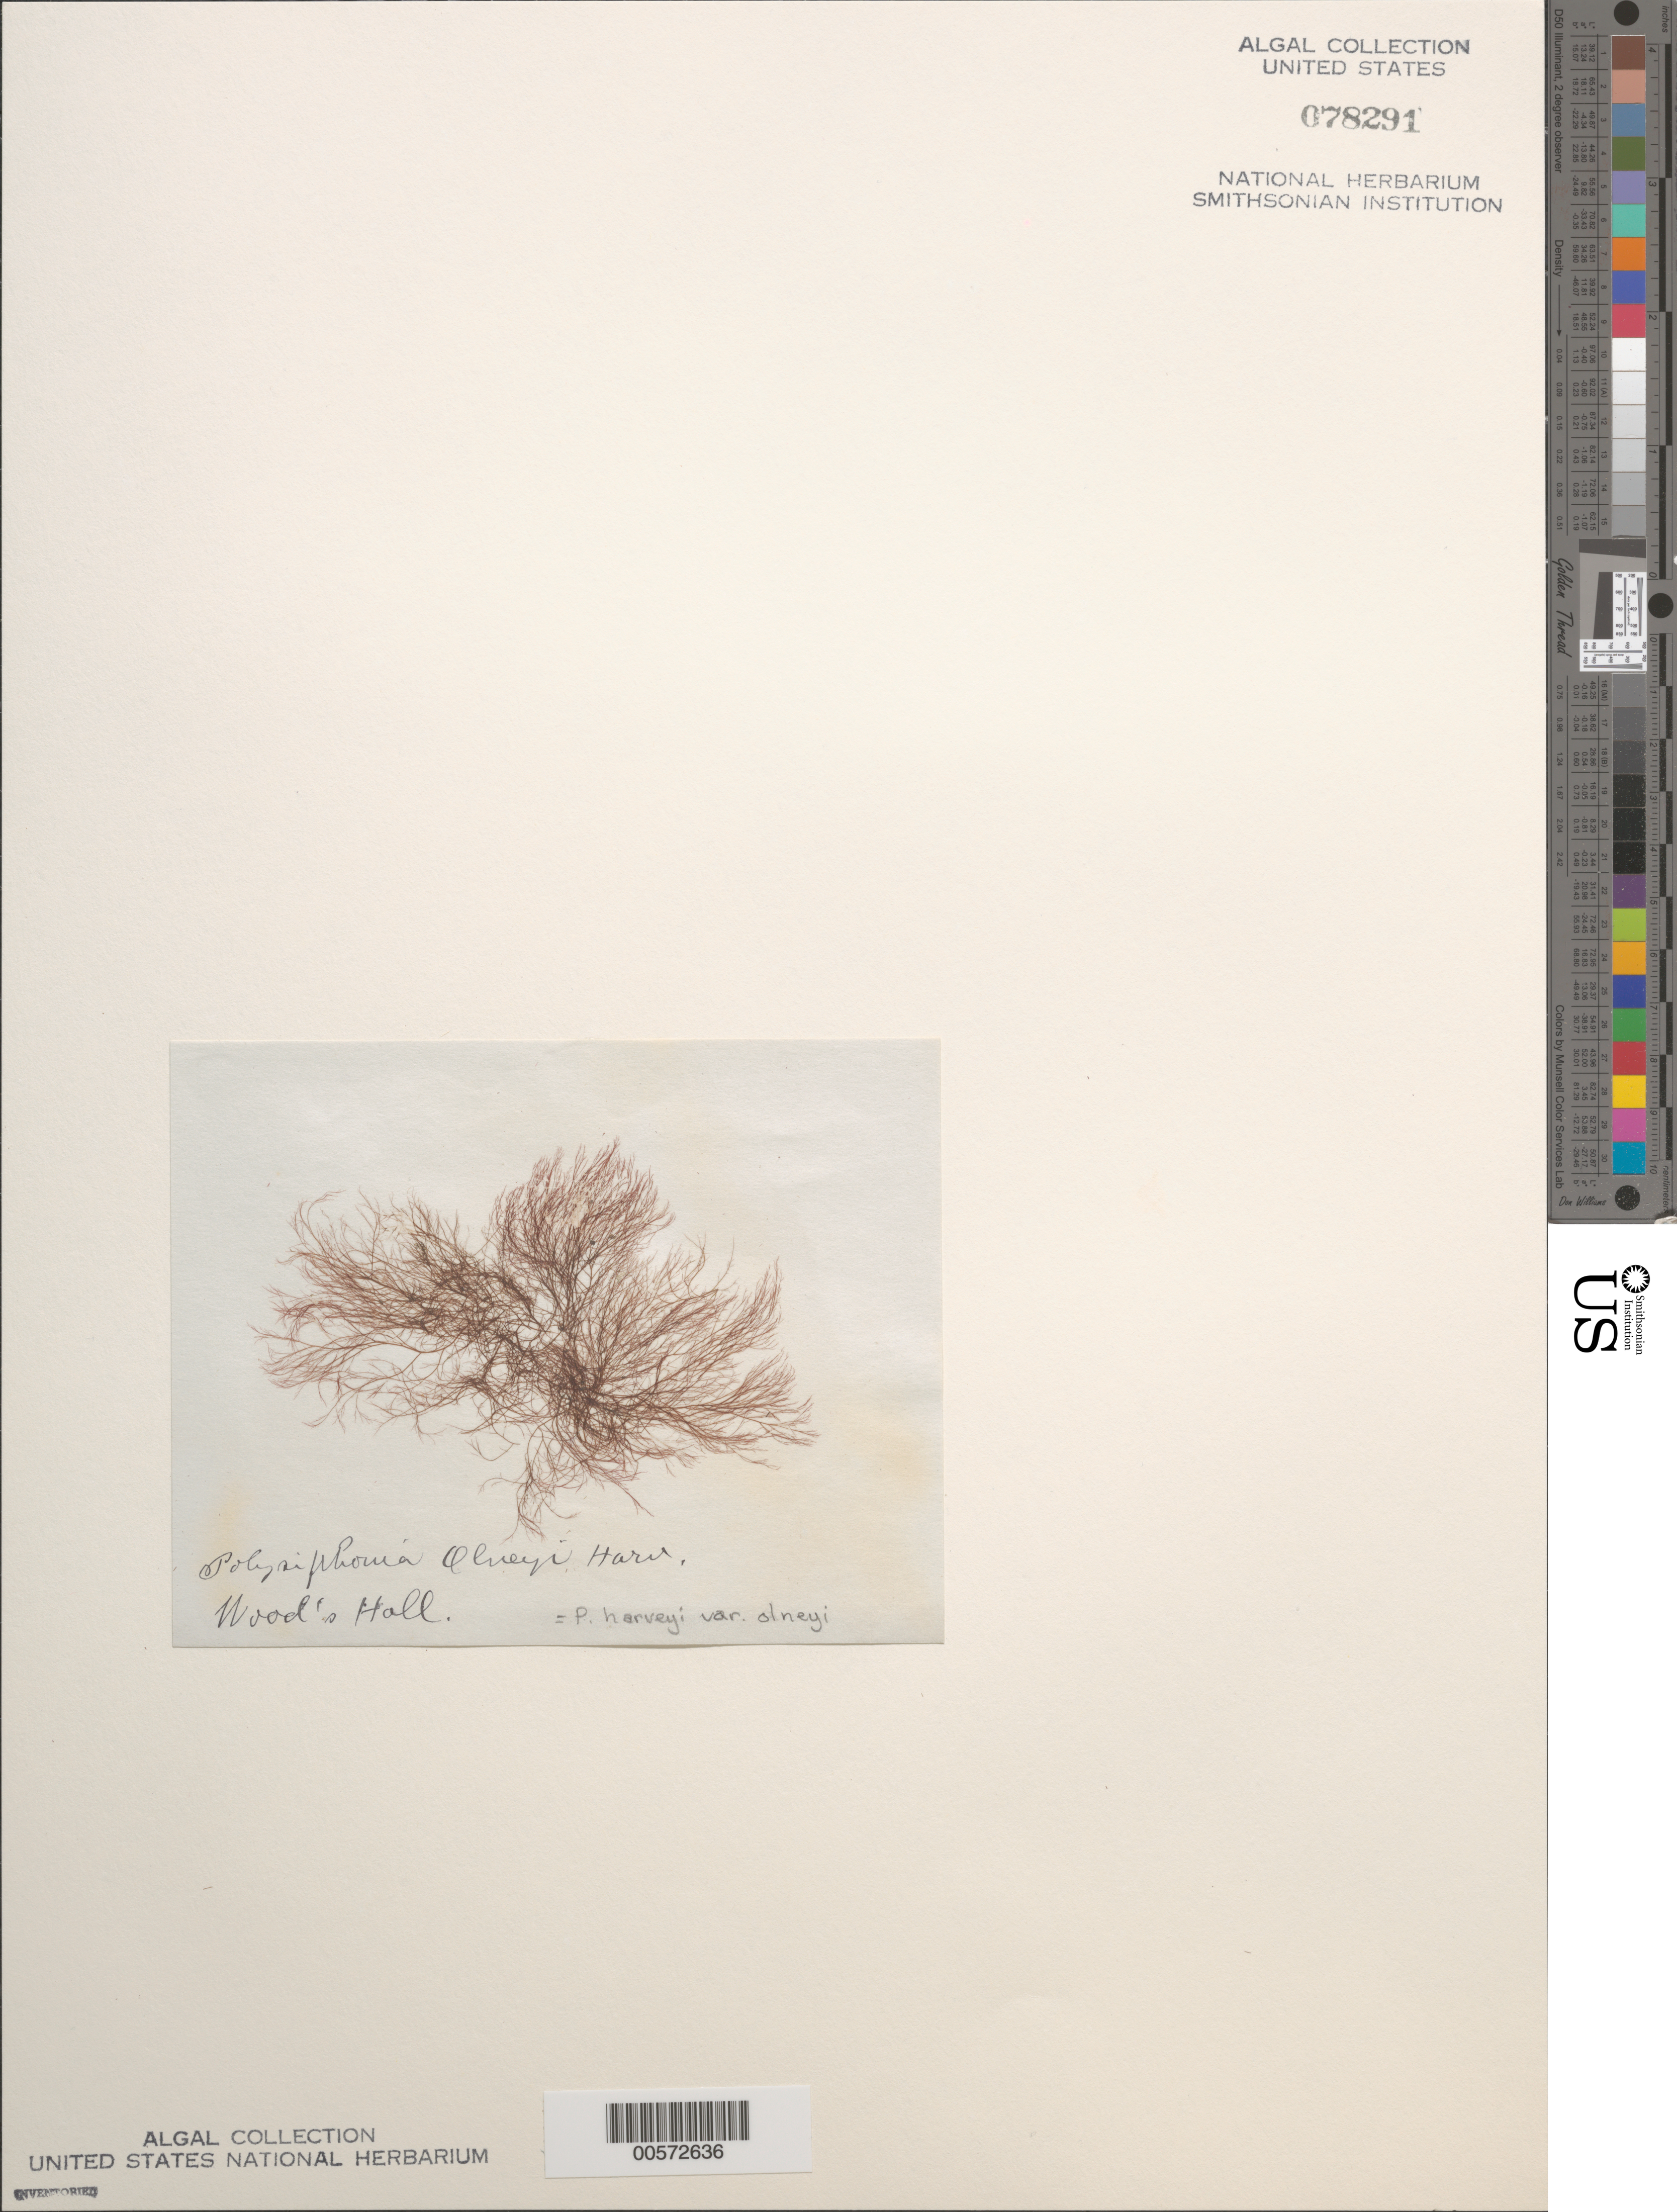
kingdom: Plantae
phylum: Rhodophyta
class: Florideophyceae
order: Ceramiales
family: Rhodomelaceae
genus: Melanothamnus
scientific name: Melanothamnus harveyi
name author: (Bailey) Diaz-Tapia & C.A. Maggs in Diaz-Tapia et al.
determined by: Algae name updating Project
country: United States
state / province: Massachusetts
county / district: Barnstable County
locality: Woods Hole (Wood's Holl)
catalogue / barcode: US 78291